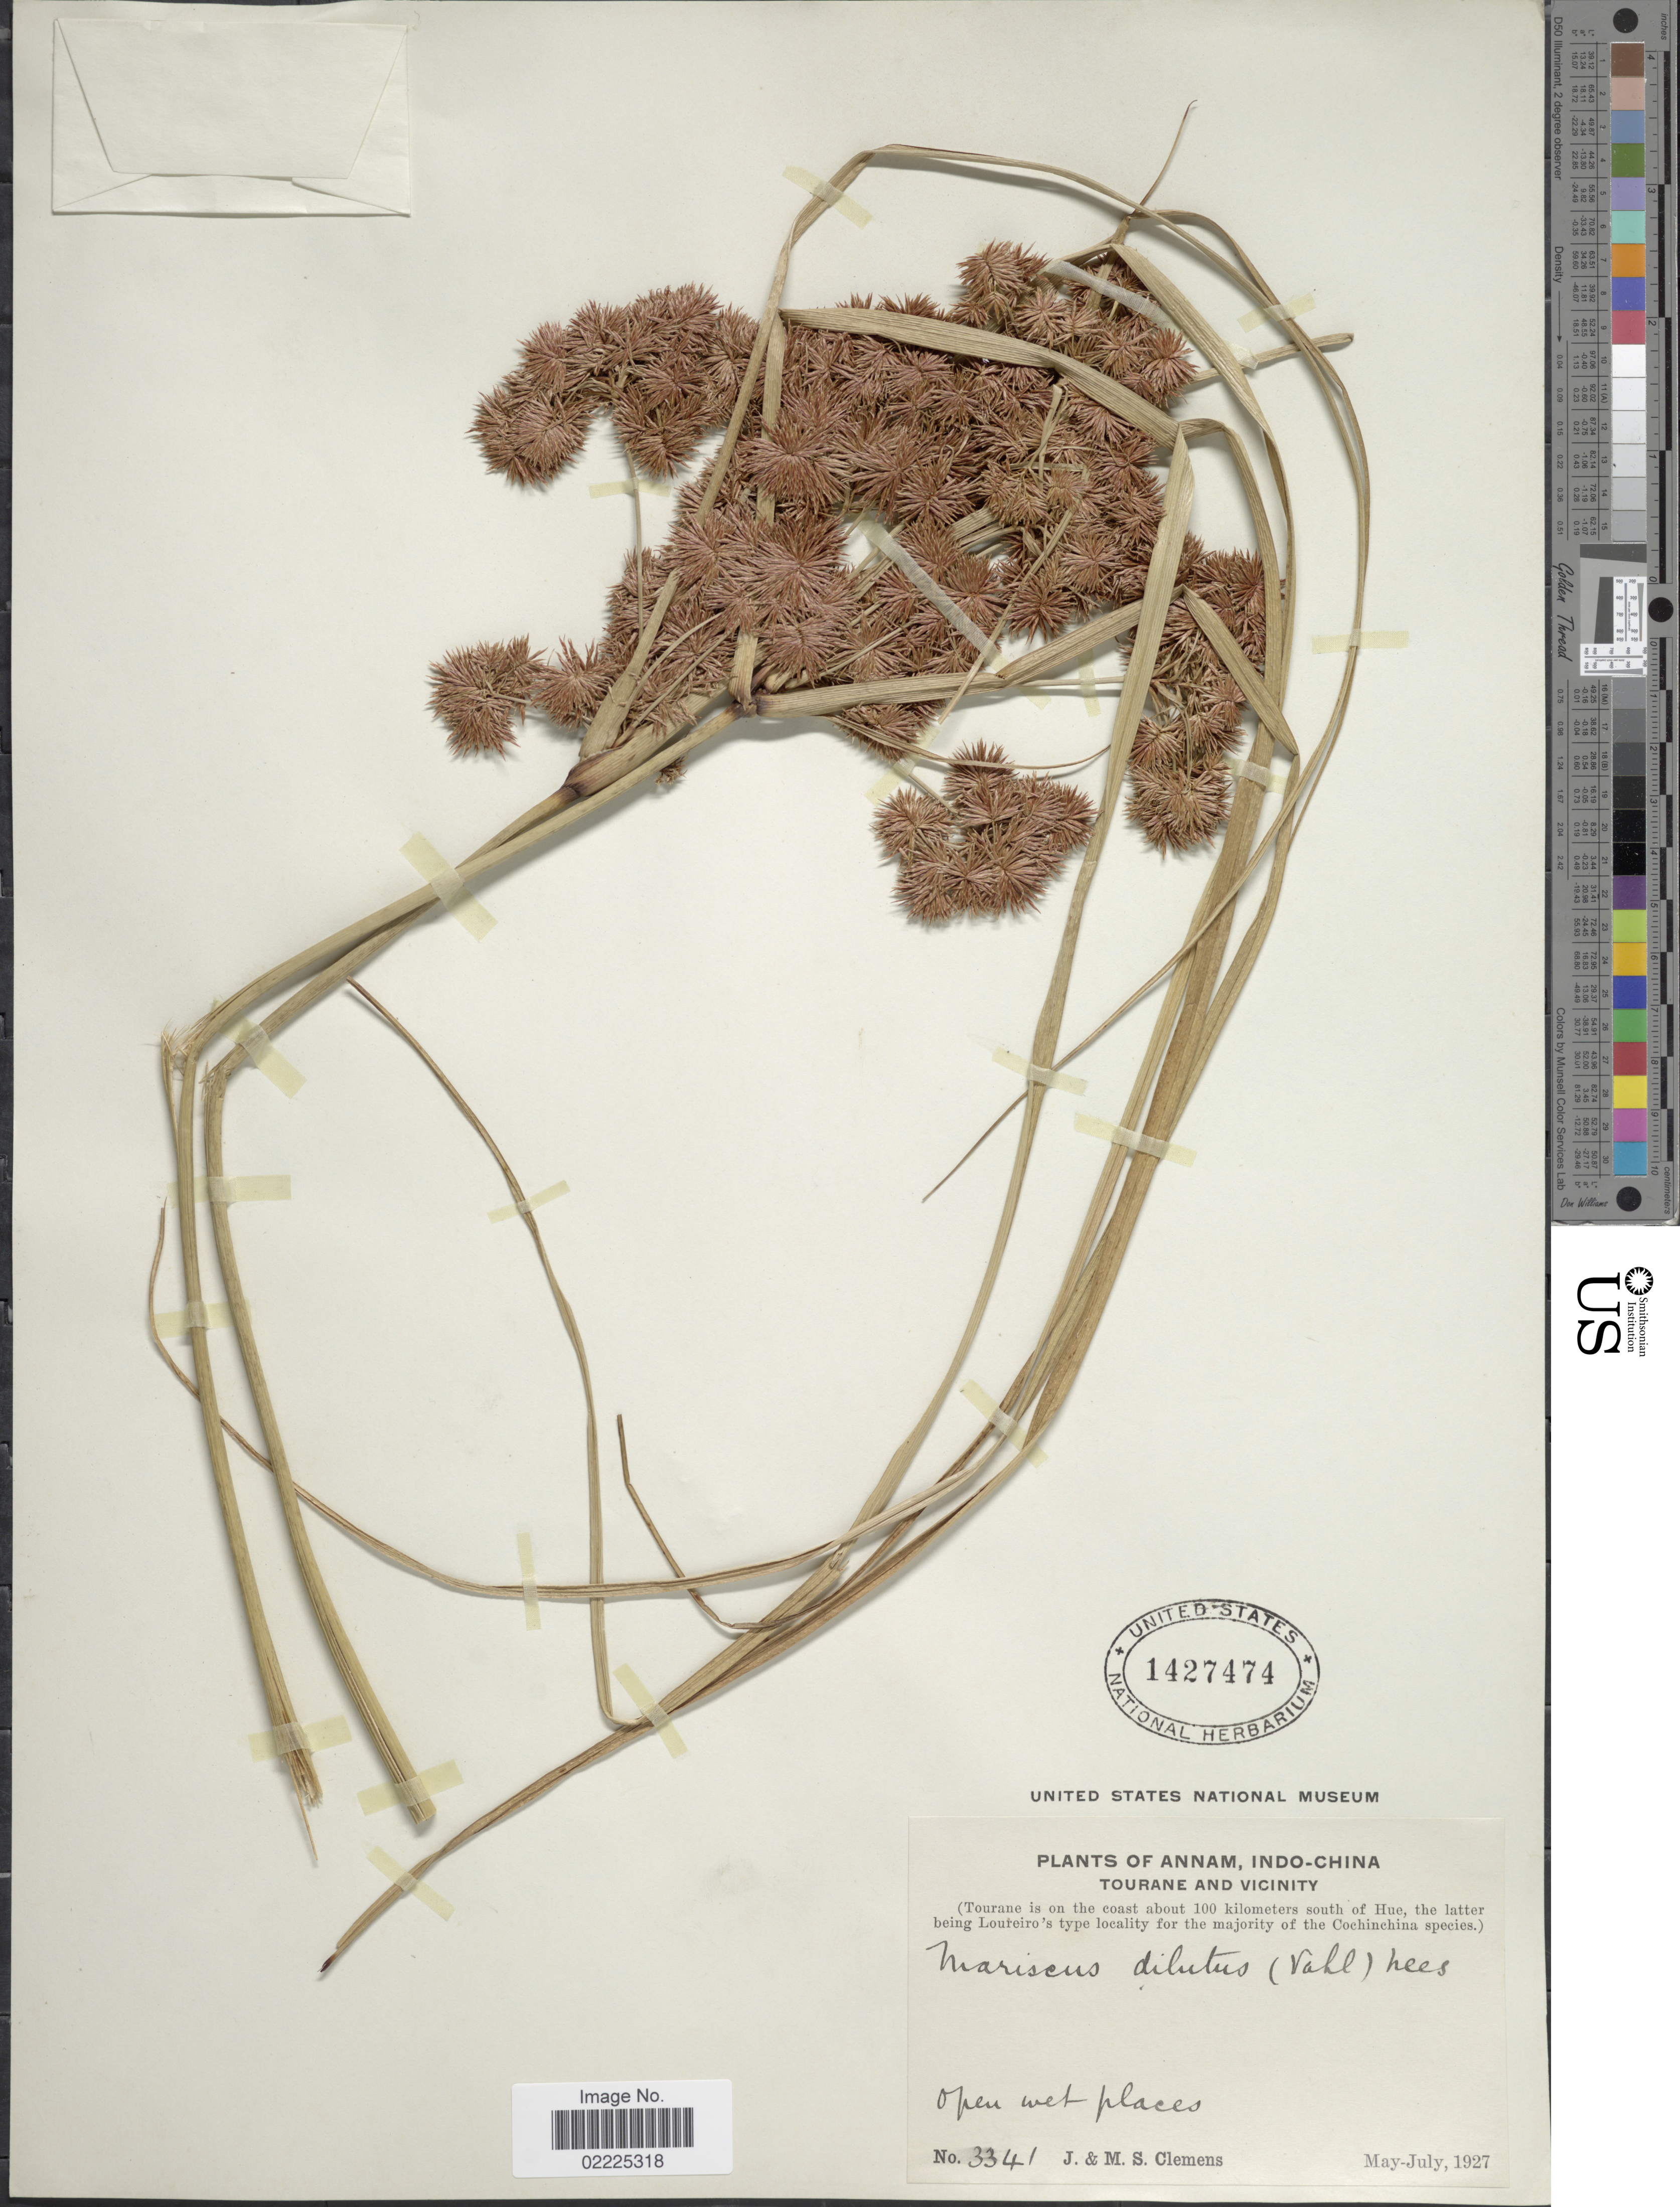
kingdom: Plantae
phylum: Tracheophyta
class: Liliopsida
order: Poales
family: Cyperaceae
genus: Cyperus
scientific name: Cyperus compactus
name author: Retz.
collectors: J. Clemens & M. S. Clemens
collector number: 3341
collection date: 1927-05/1927-07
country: Vietnam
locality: Annam, Indo-China, Tourane and Vicinity (Tourane is on the coast about 100 kilometers south of Hue, the latter being Loureiro's type locality for the majority of the Cochinchina species) open wet places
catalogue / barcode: US 1427474